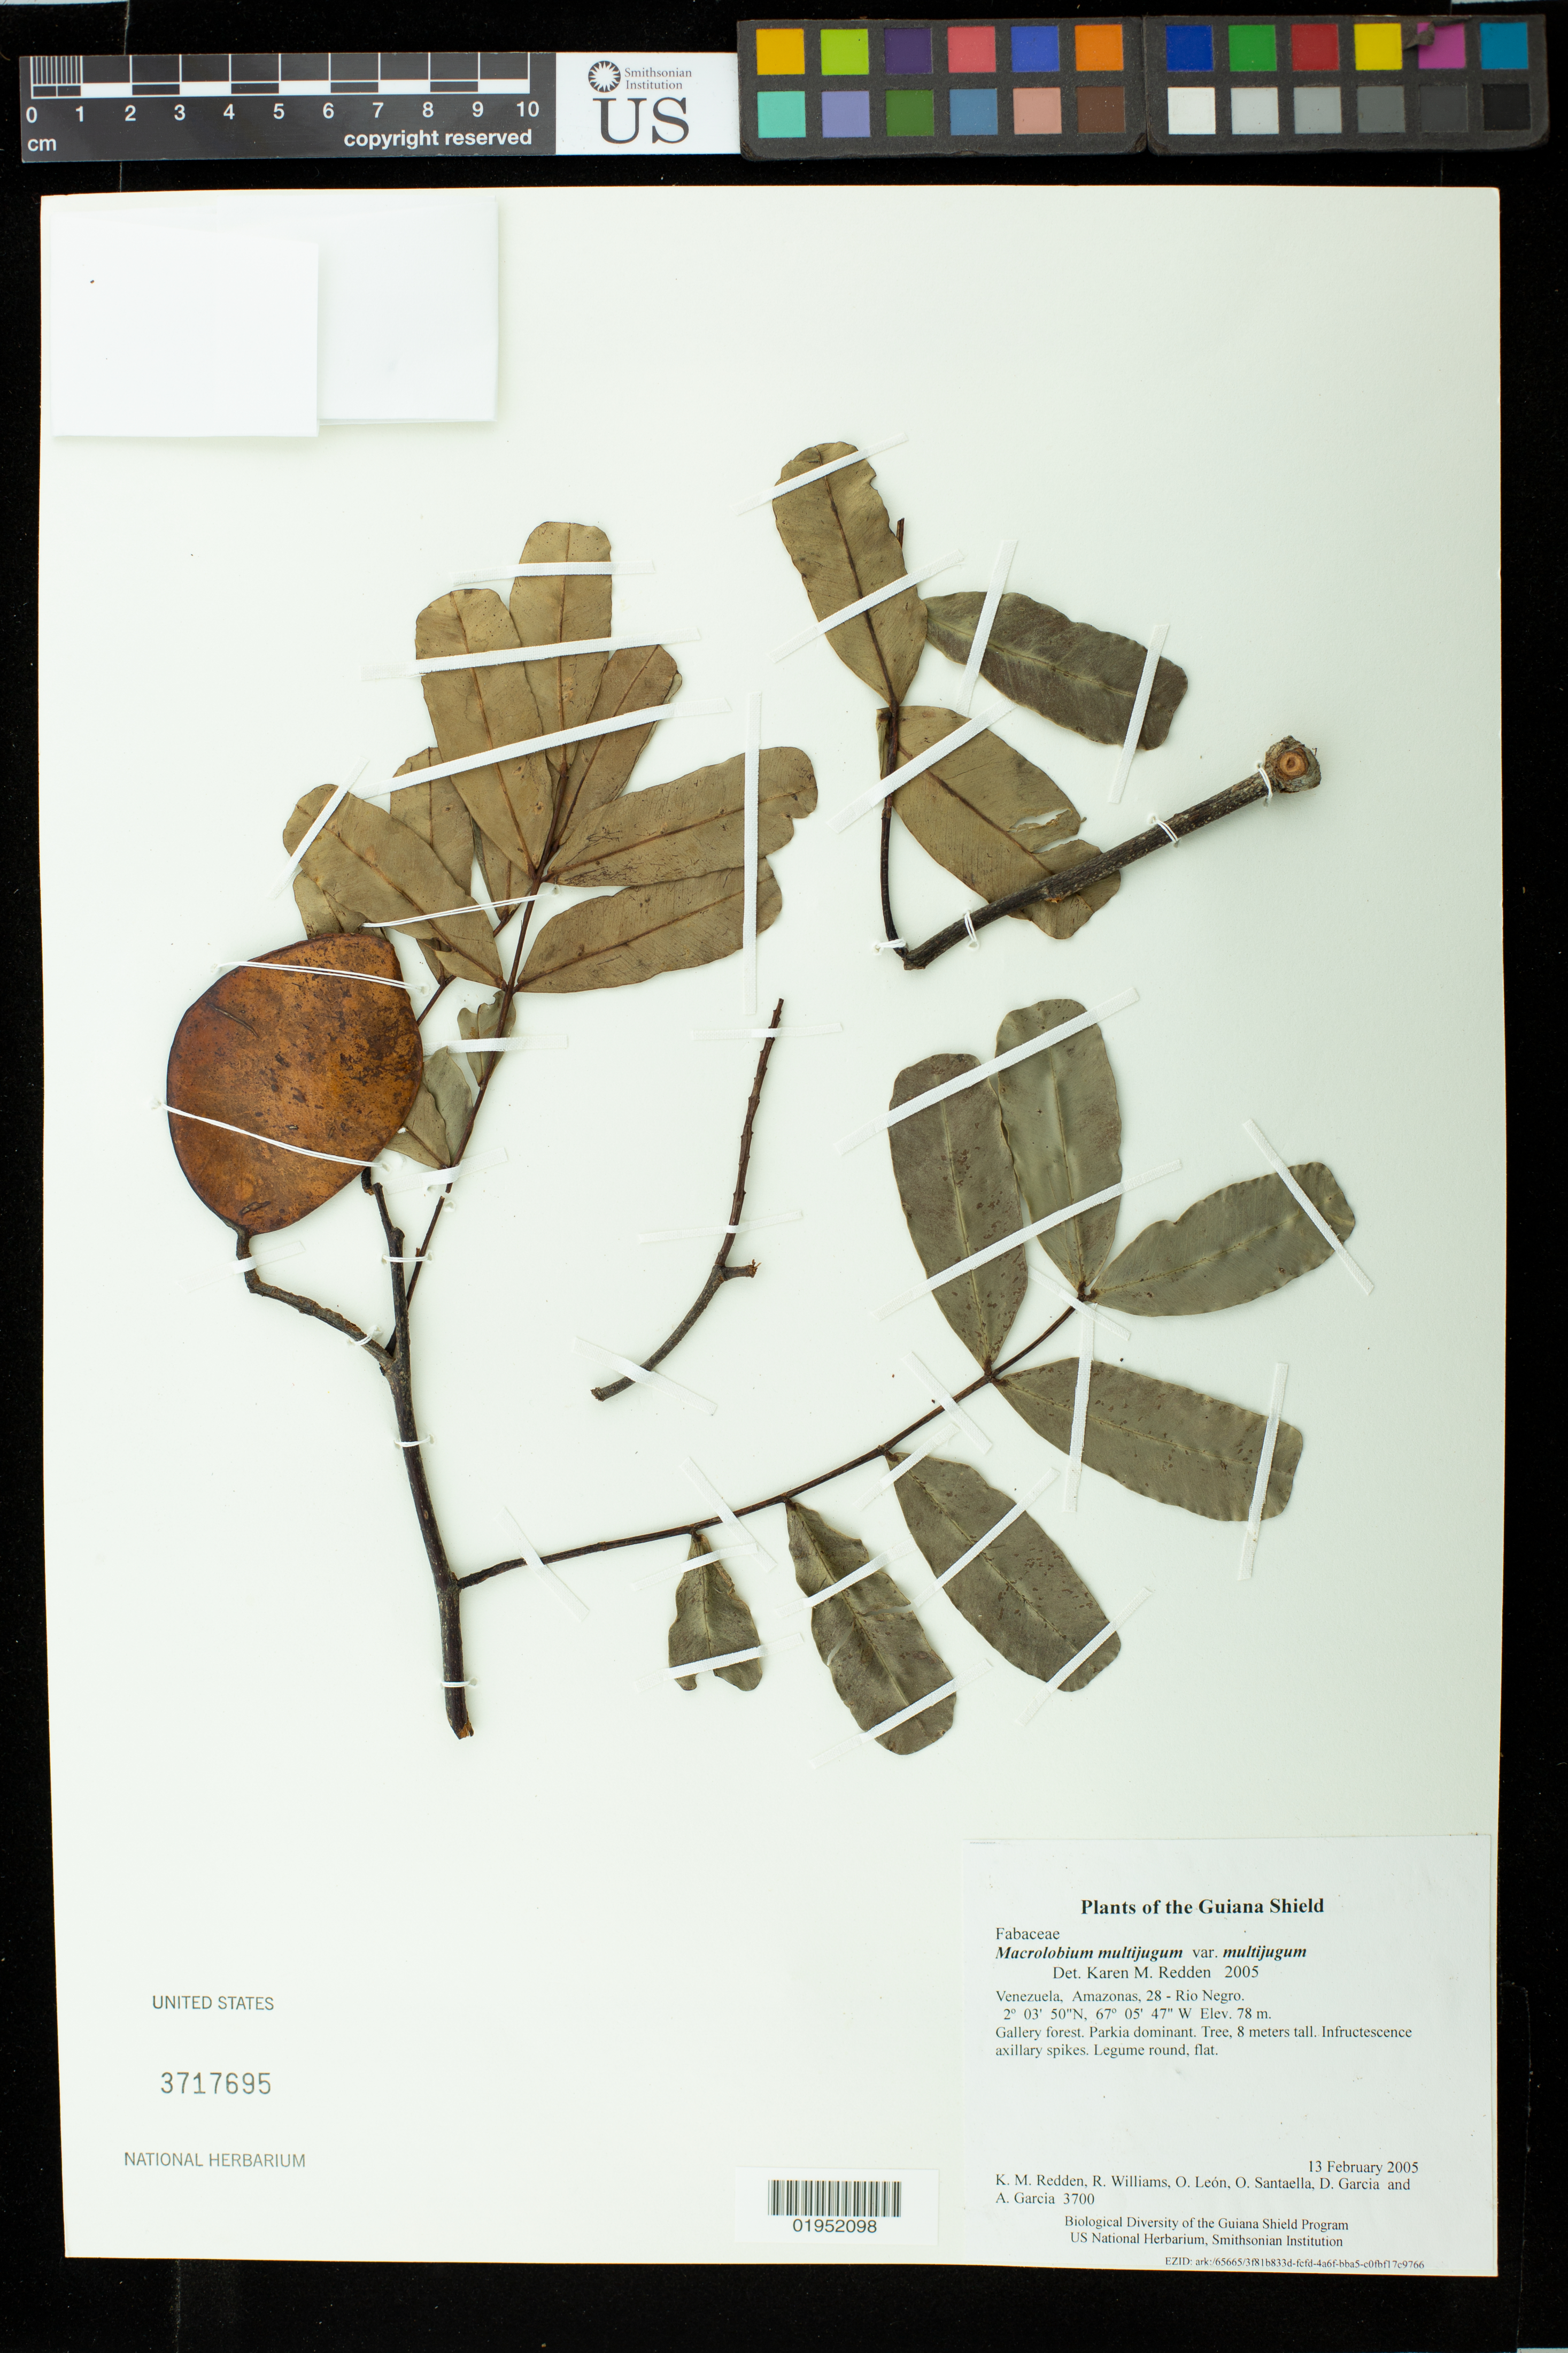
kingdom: Plantae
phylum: Tracheophyta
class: Magnoliopsida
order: Fabales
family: Fabaceae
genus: Macrolobium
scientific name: Macrolobium multijugum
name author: (DC.) Benth.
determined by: Redden, K. M.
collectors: K. M. Redden, R. Williams, O. León, O. Santaella, D. Garcia & A. Garcia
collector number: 3700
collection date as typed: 13 February 2005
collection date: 2005-02-13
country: Venezuela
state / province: Amazonas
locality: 28 - Rio Negro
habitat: Gallery forest. Parkia dominant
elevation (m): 78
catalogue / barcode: US 3717695